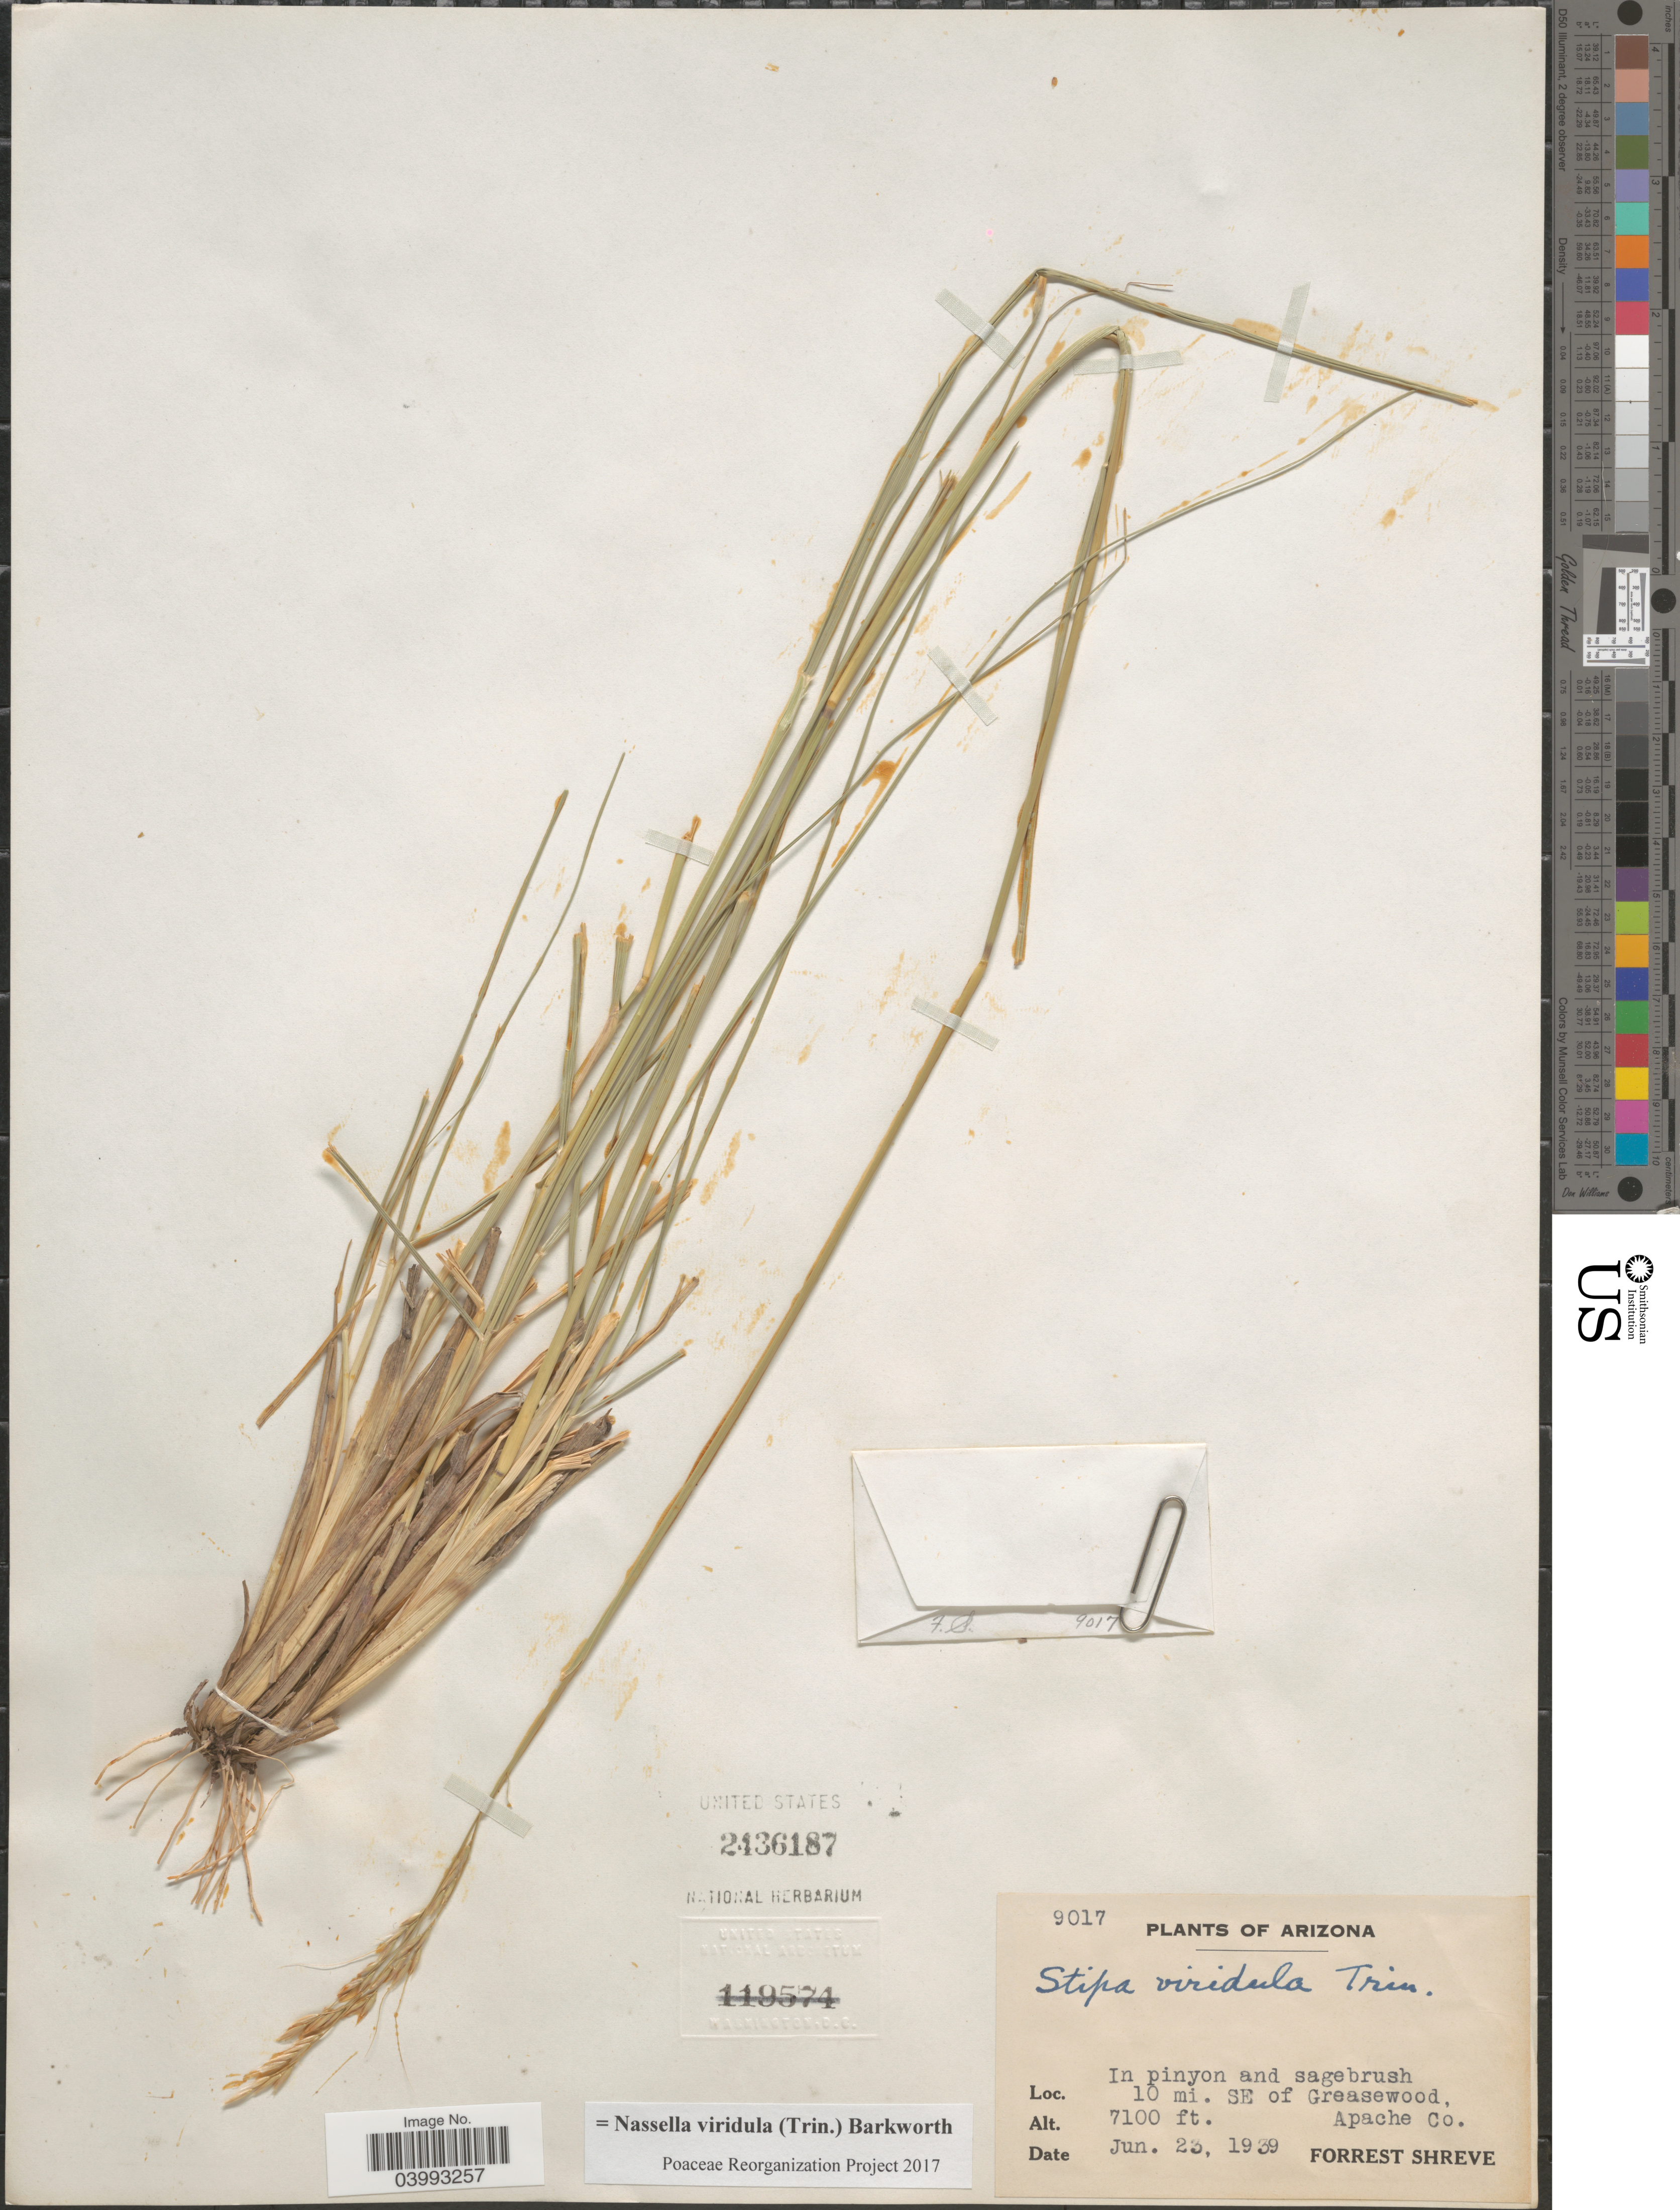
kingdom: Plantae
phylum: Tracheophyta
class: Liliopsida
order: Poales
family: Poaceae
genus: Nassella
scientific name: Nassella viridula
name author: (Trin.) Barkworth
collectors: F. Shreve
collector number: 9017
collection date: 1939-06-23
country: United States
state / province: Arizona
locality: In pinyon and sagebrush 10 mi. SE of Greasewood, Apache Co.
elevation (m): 2164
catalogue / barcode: US 2436187